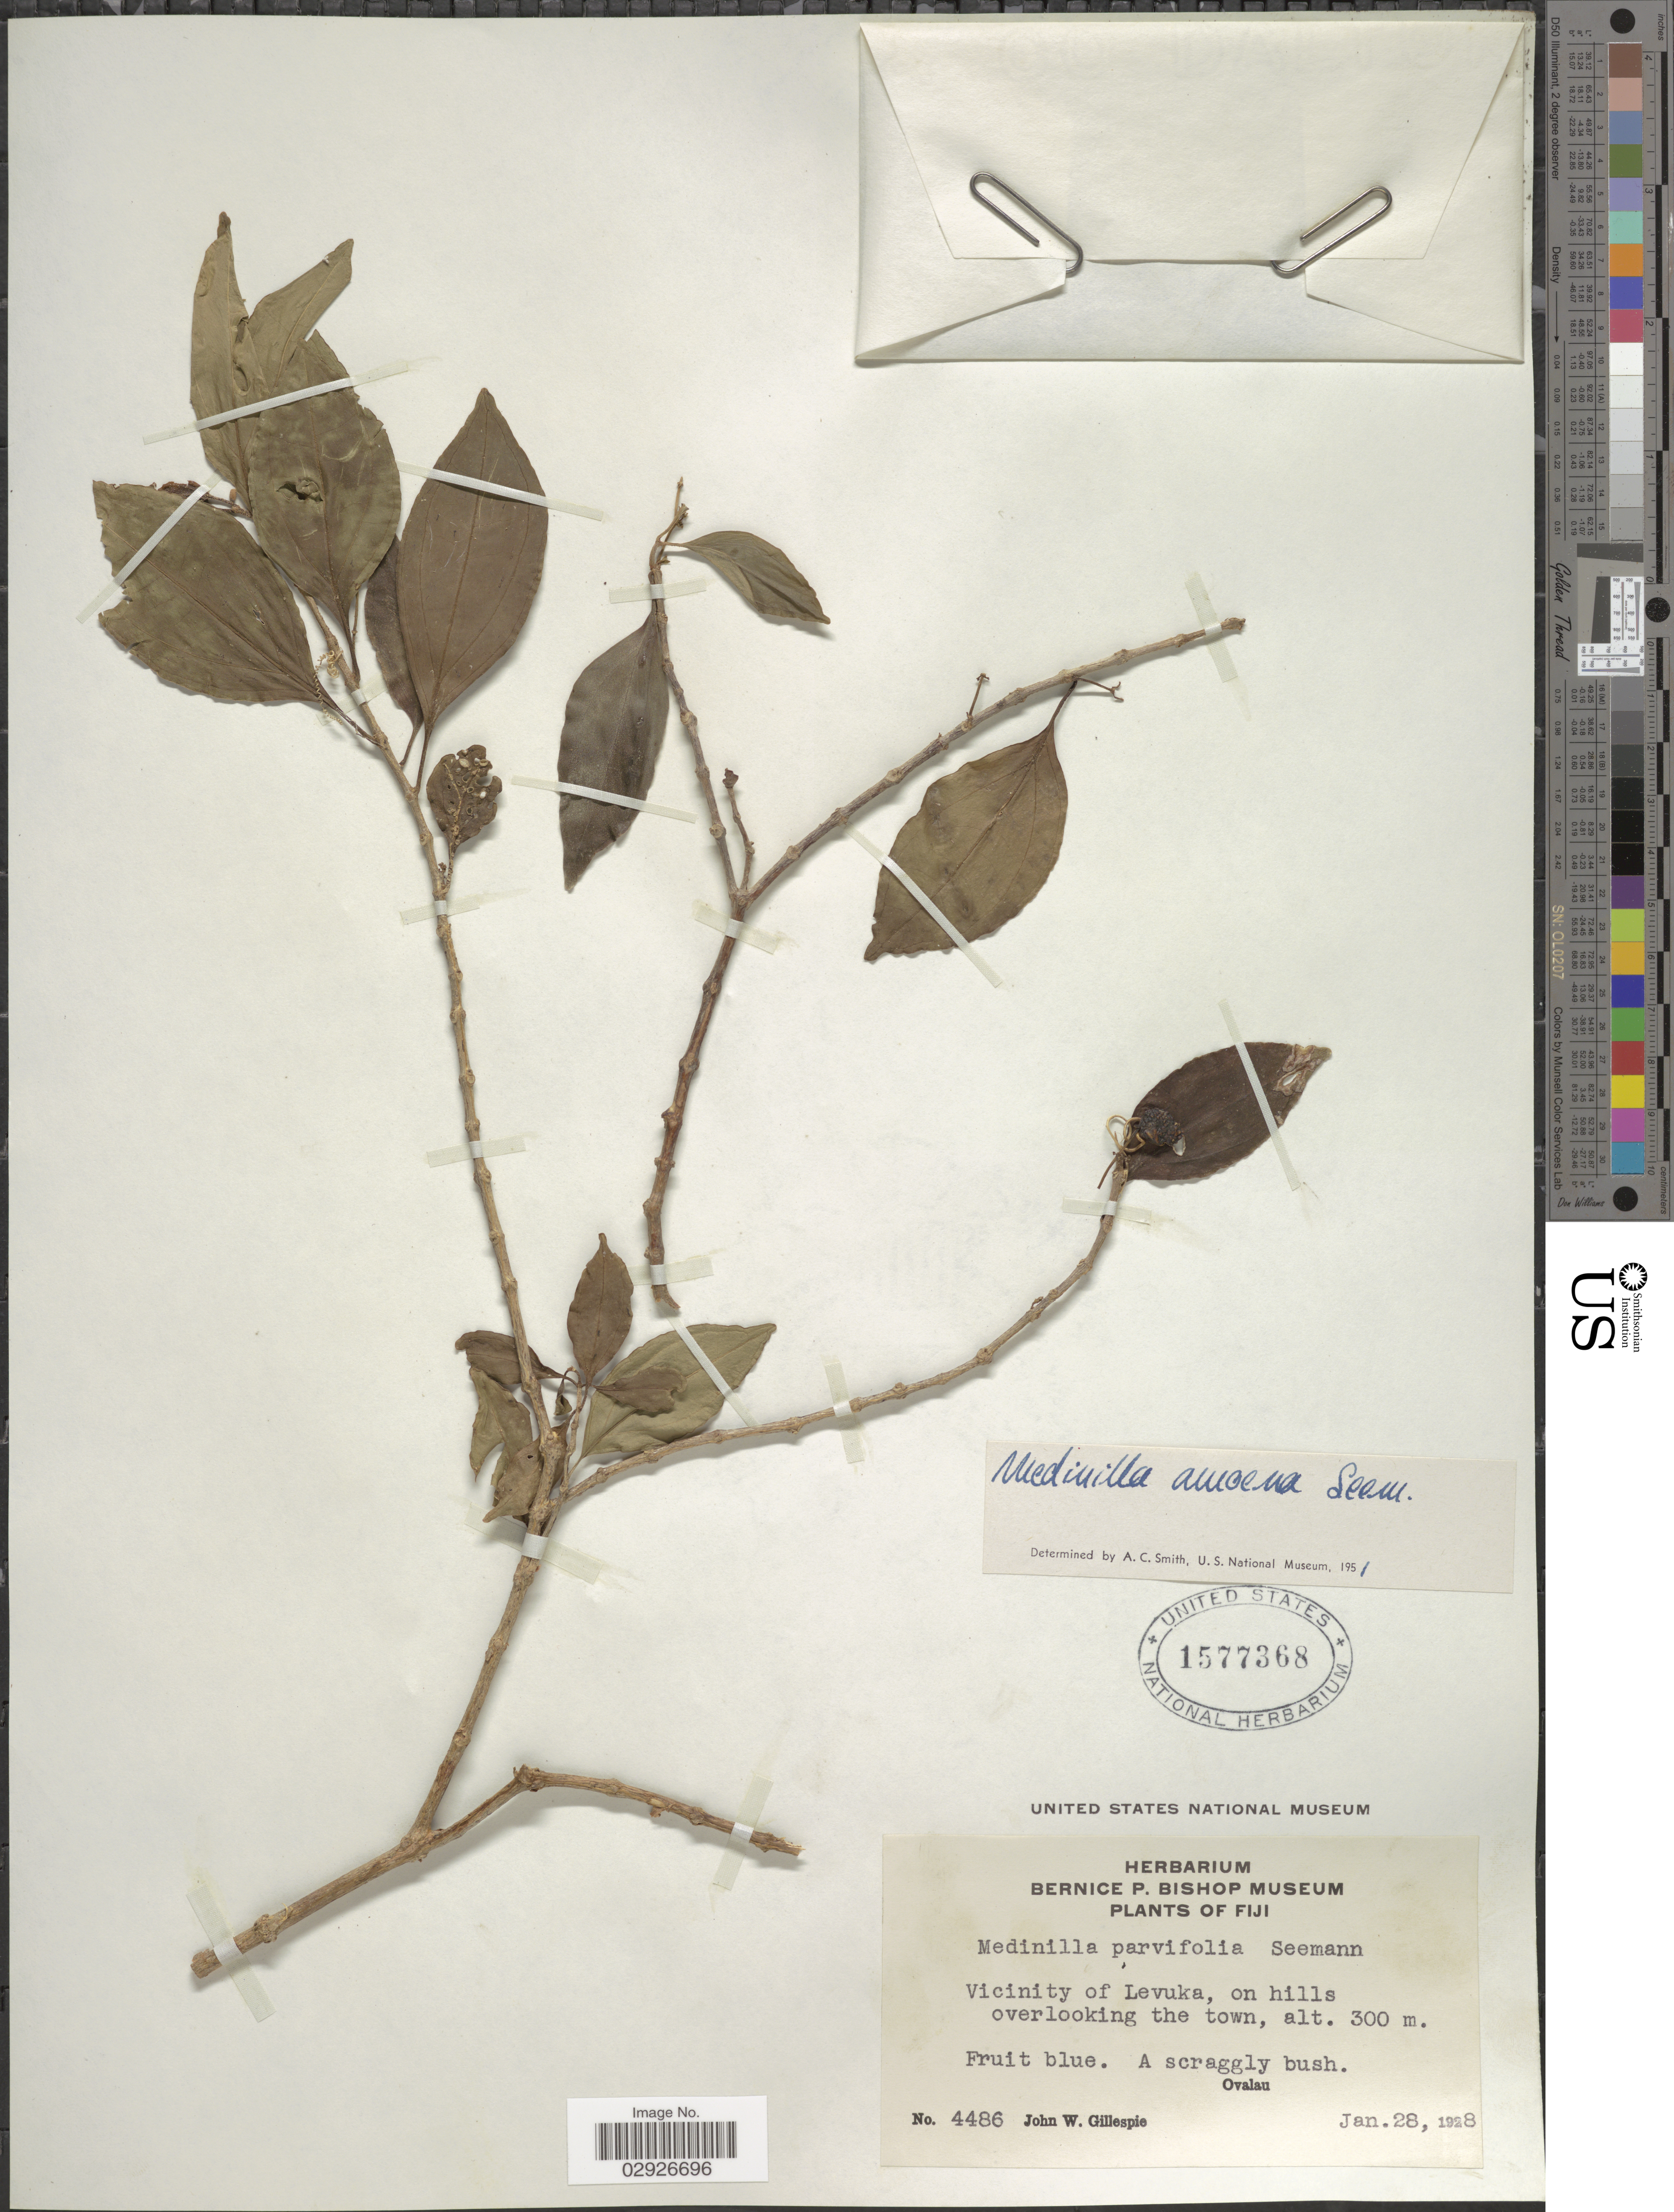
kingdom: Plantae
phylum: Tracheophyta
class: Magnoliopsida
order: Myrtales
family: Melastomataceae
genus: Medinilla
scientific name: Medinilla amoena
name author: Seem.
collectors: J. W. Gillespie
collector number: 4486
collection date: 1928-01-28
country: Fiji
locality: Vicinity of Levuka, on hills overlooking the town. Ovalau.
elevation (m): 300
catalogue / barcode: US 1577368